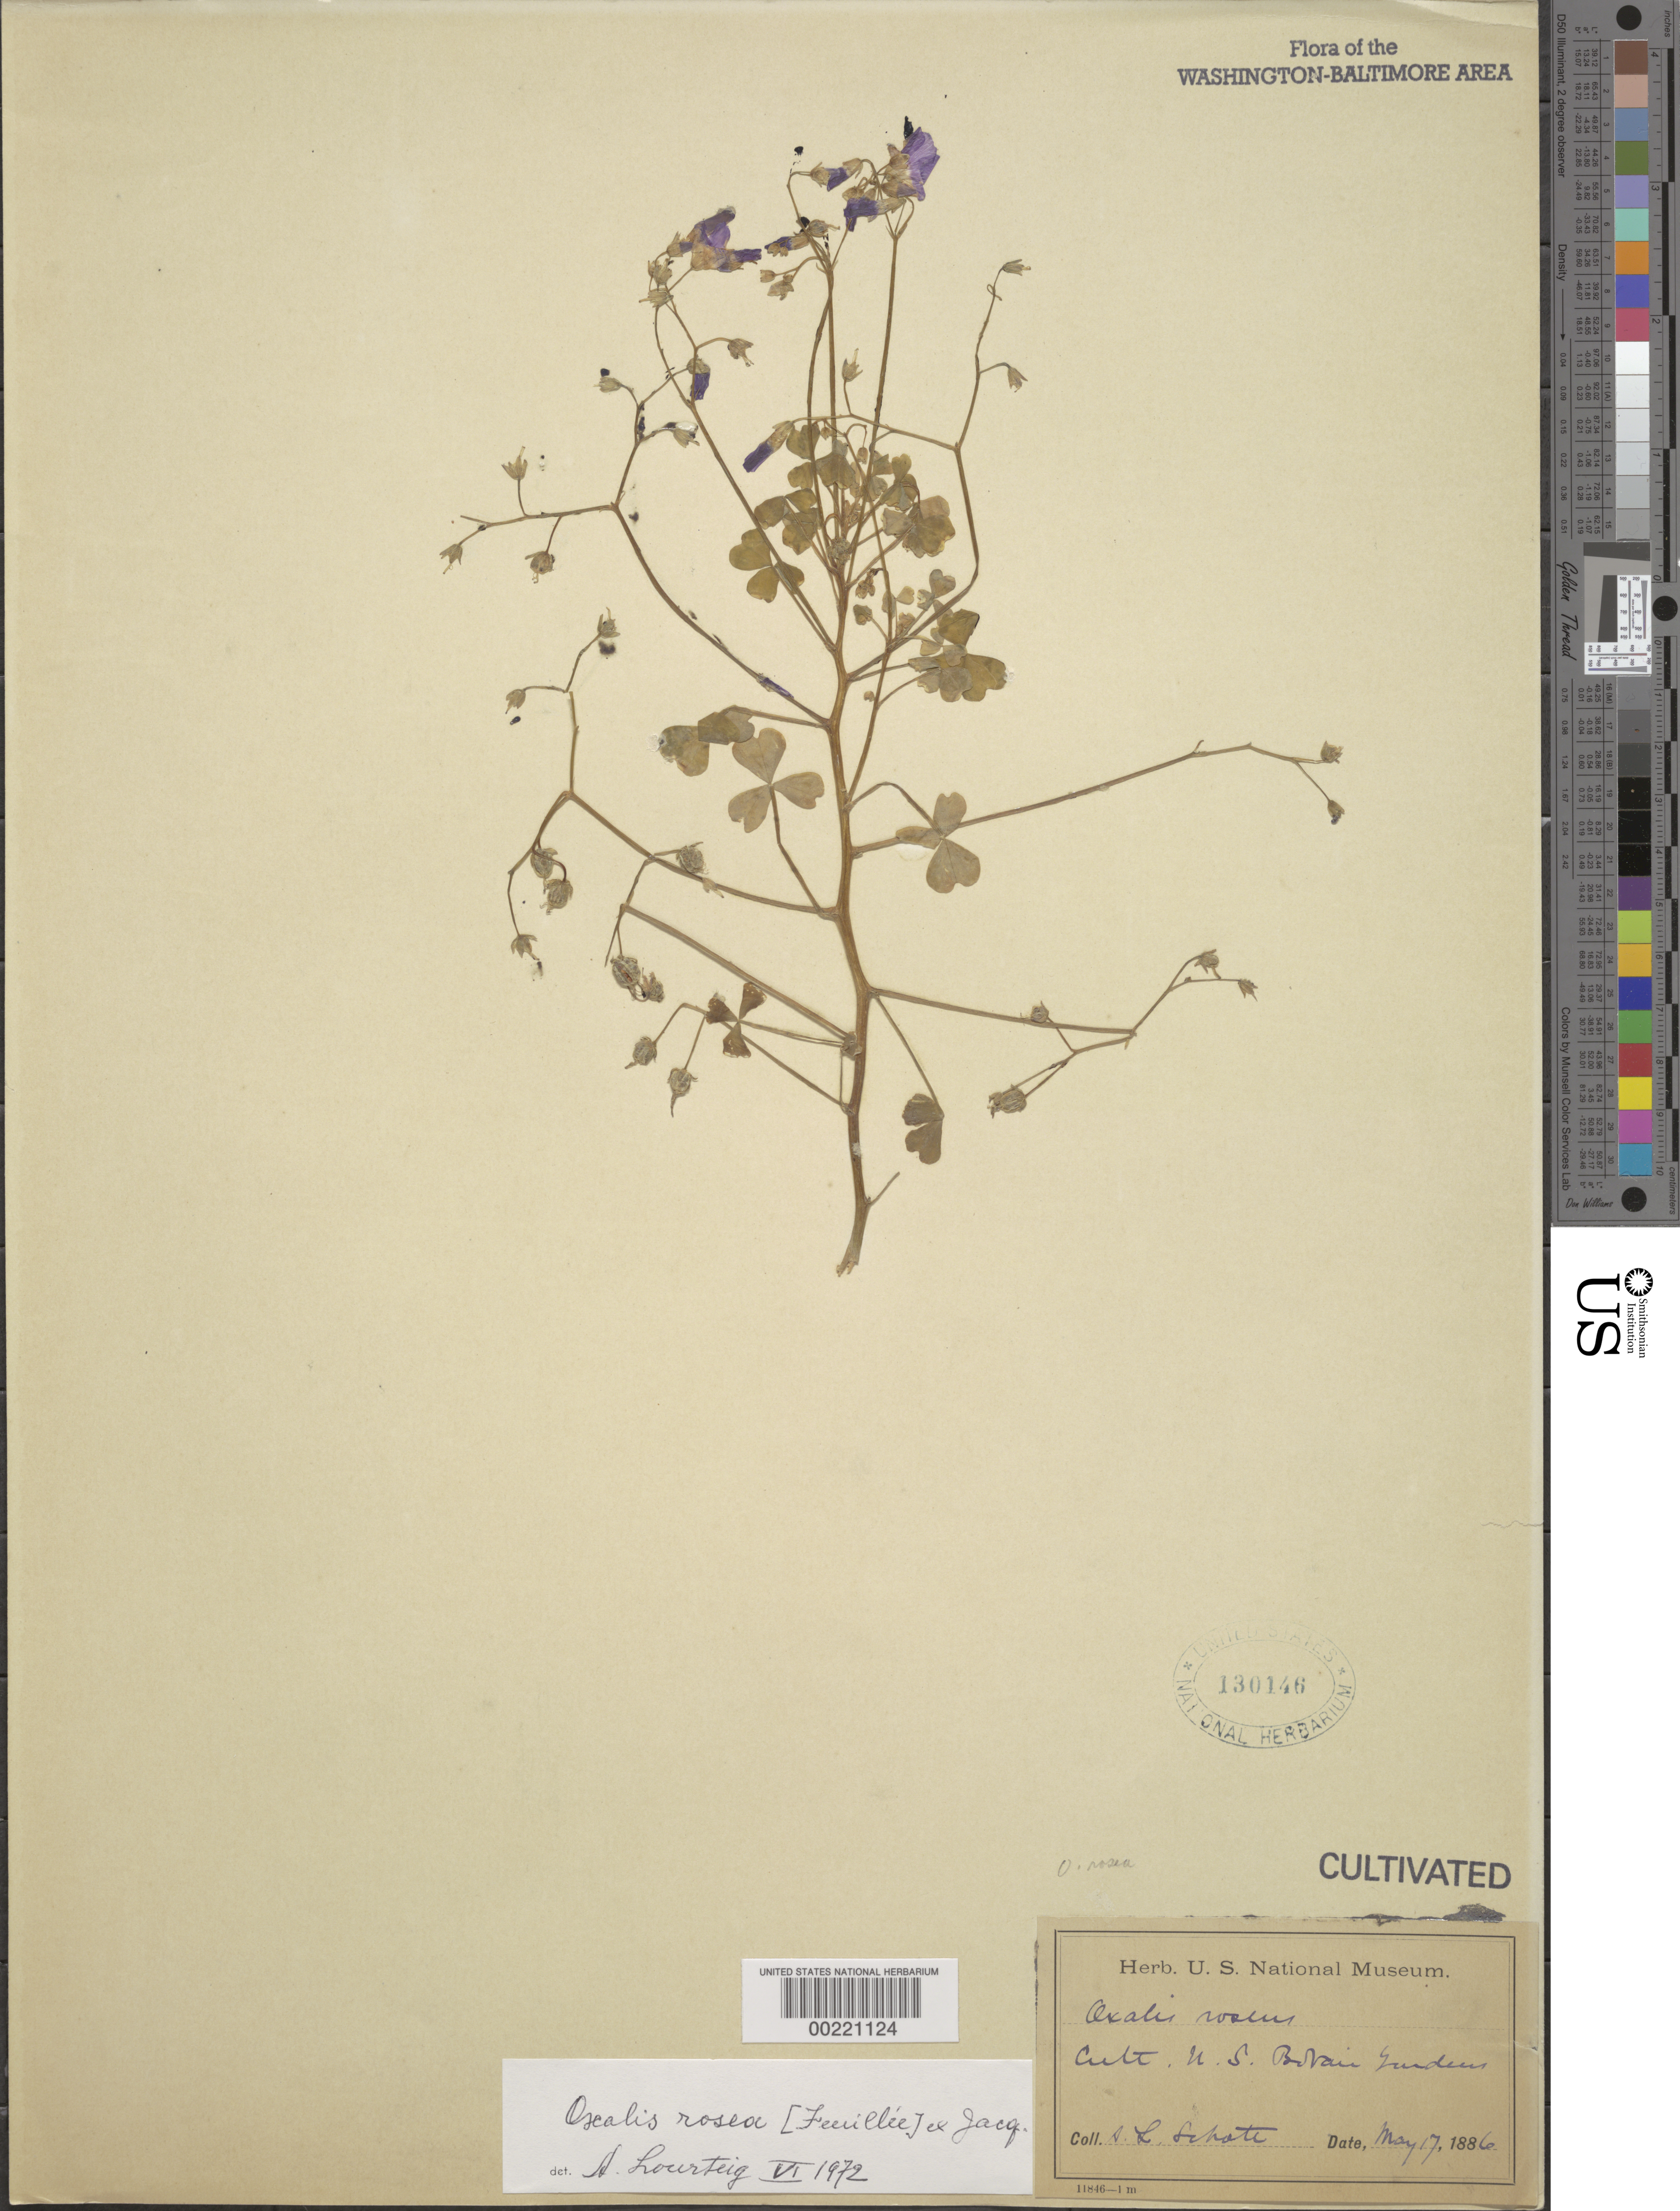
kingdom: Plantae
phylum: Tracheophyta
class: Magnoliopsida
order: Oxalidales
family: Oxalidaceae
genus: Oxalis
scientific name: Oxalis rosea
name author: Jacq.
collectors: A. L. Schott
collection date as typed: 17 May 1886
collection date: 1886-05-17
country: United States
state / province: District of Columbia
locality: Botanical Gardens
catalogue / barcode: US 130146